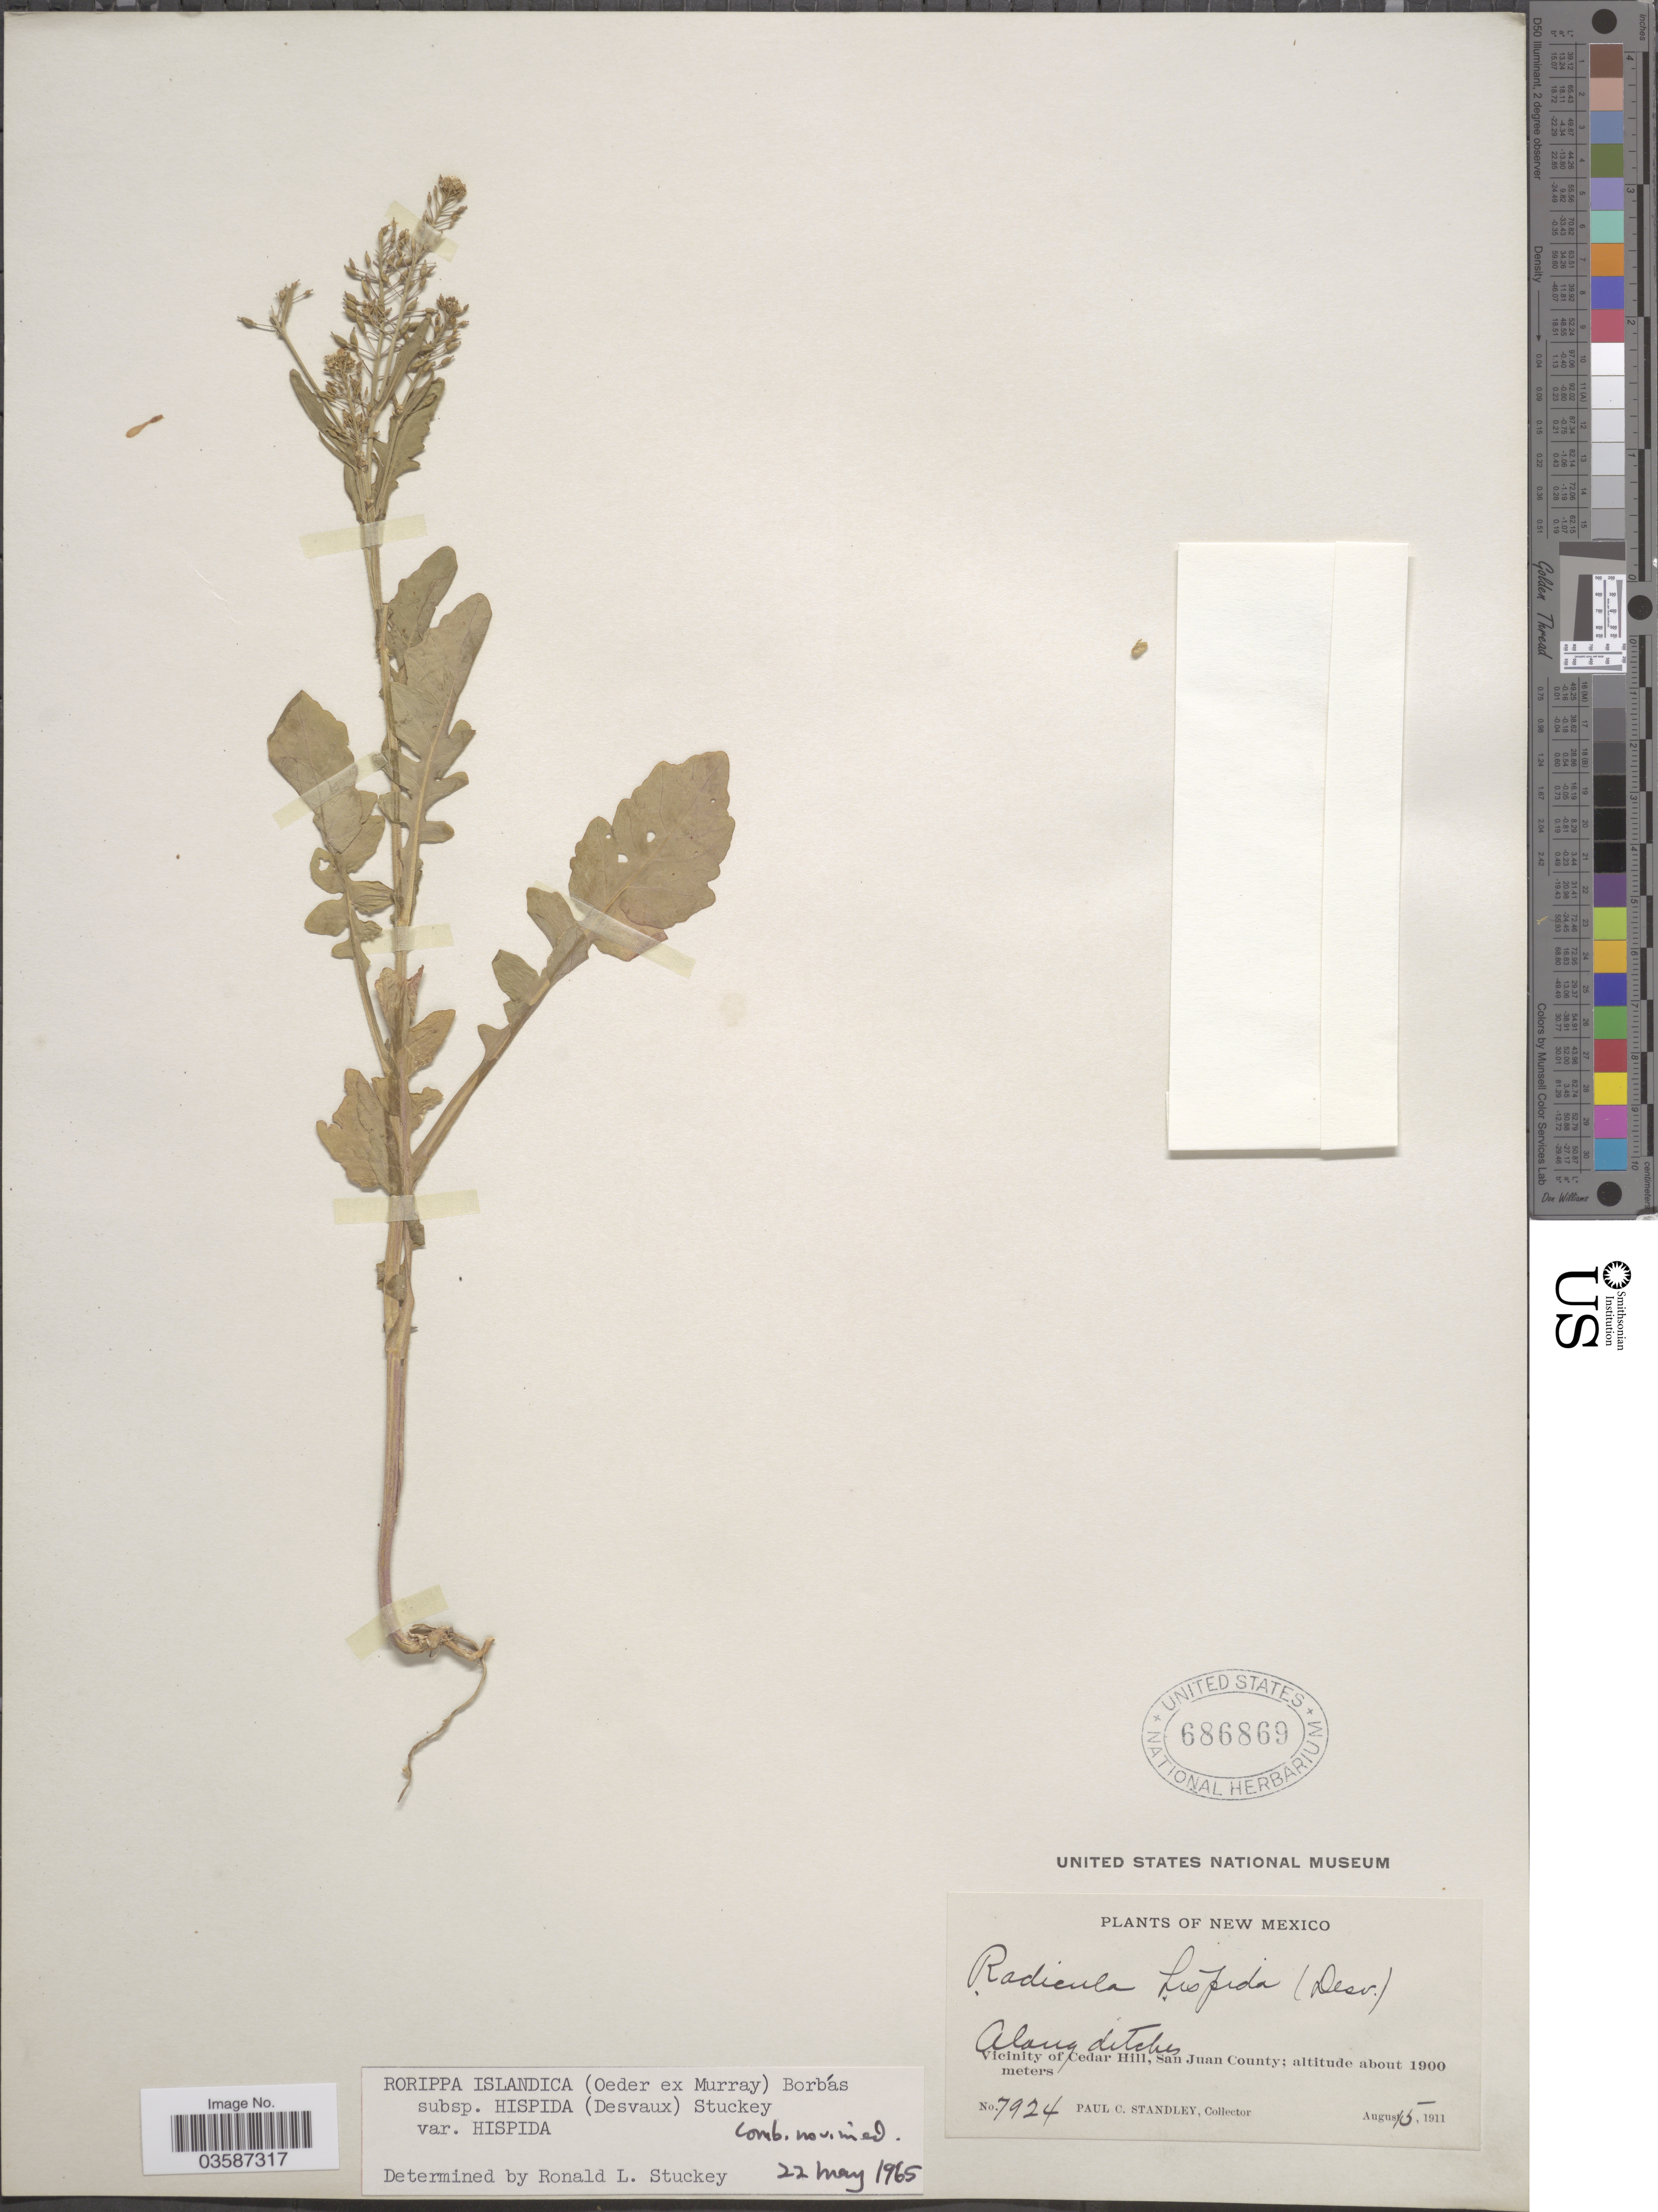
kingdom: Plantae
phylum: Tracheophyta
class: Magnoliopsida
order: Brassicales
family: Brassicaceae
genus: Rorippa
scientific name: Rorippa islandica var. hispida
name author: (Desv.) Butters & Abbe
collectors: P. C. Standley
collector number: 7924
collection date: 1911-08-15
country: United States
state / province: New Mexico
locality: Vicinity of Cedar Hill, San Juan County.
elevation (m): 1900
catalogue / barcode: US 686869